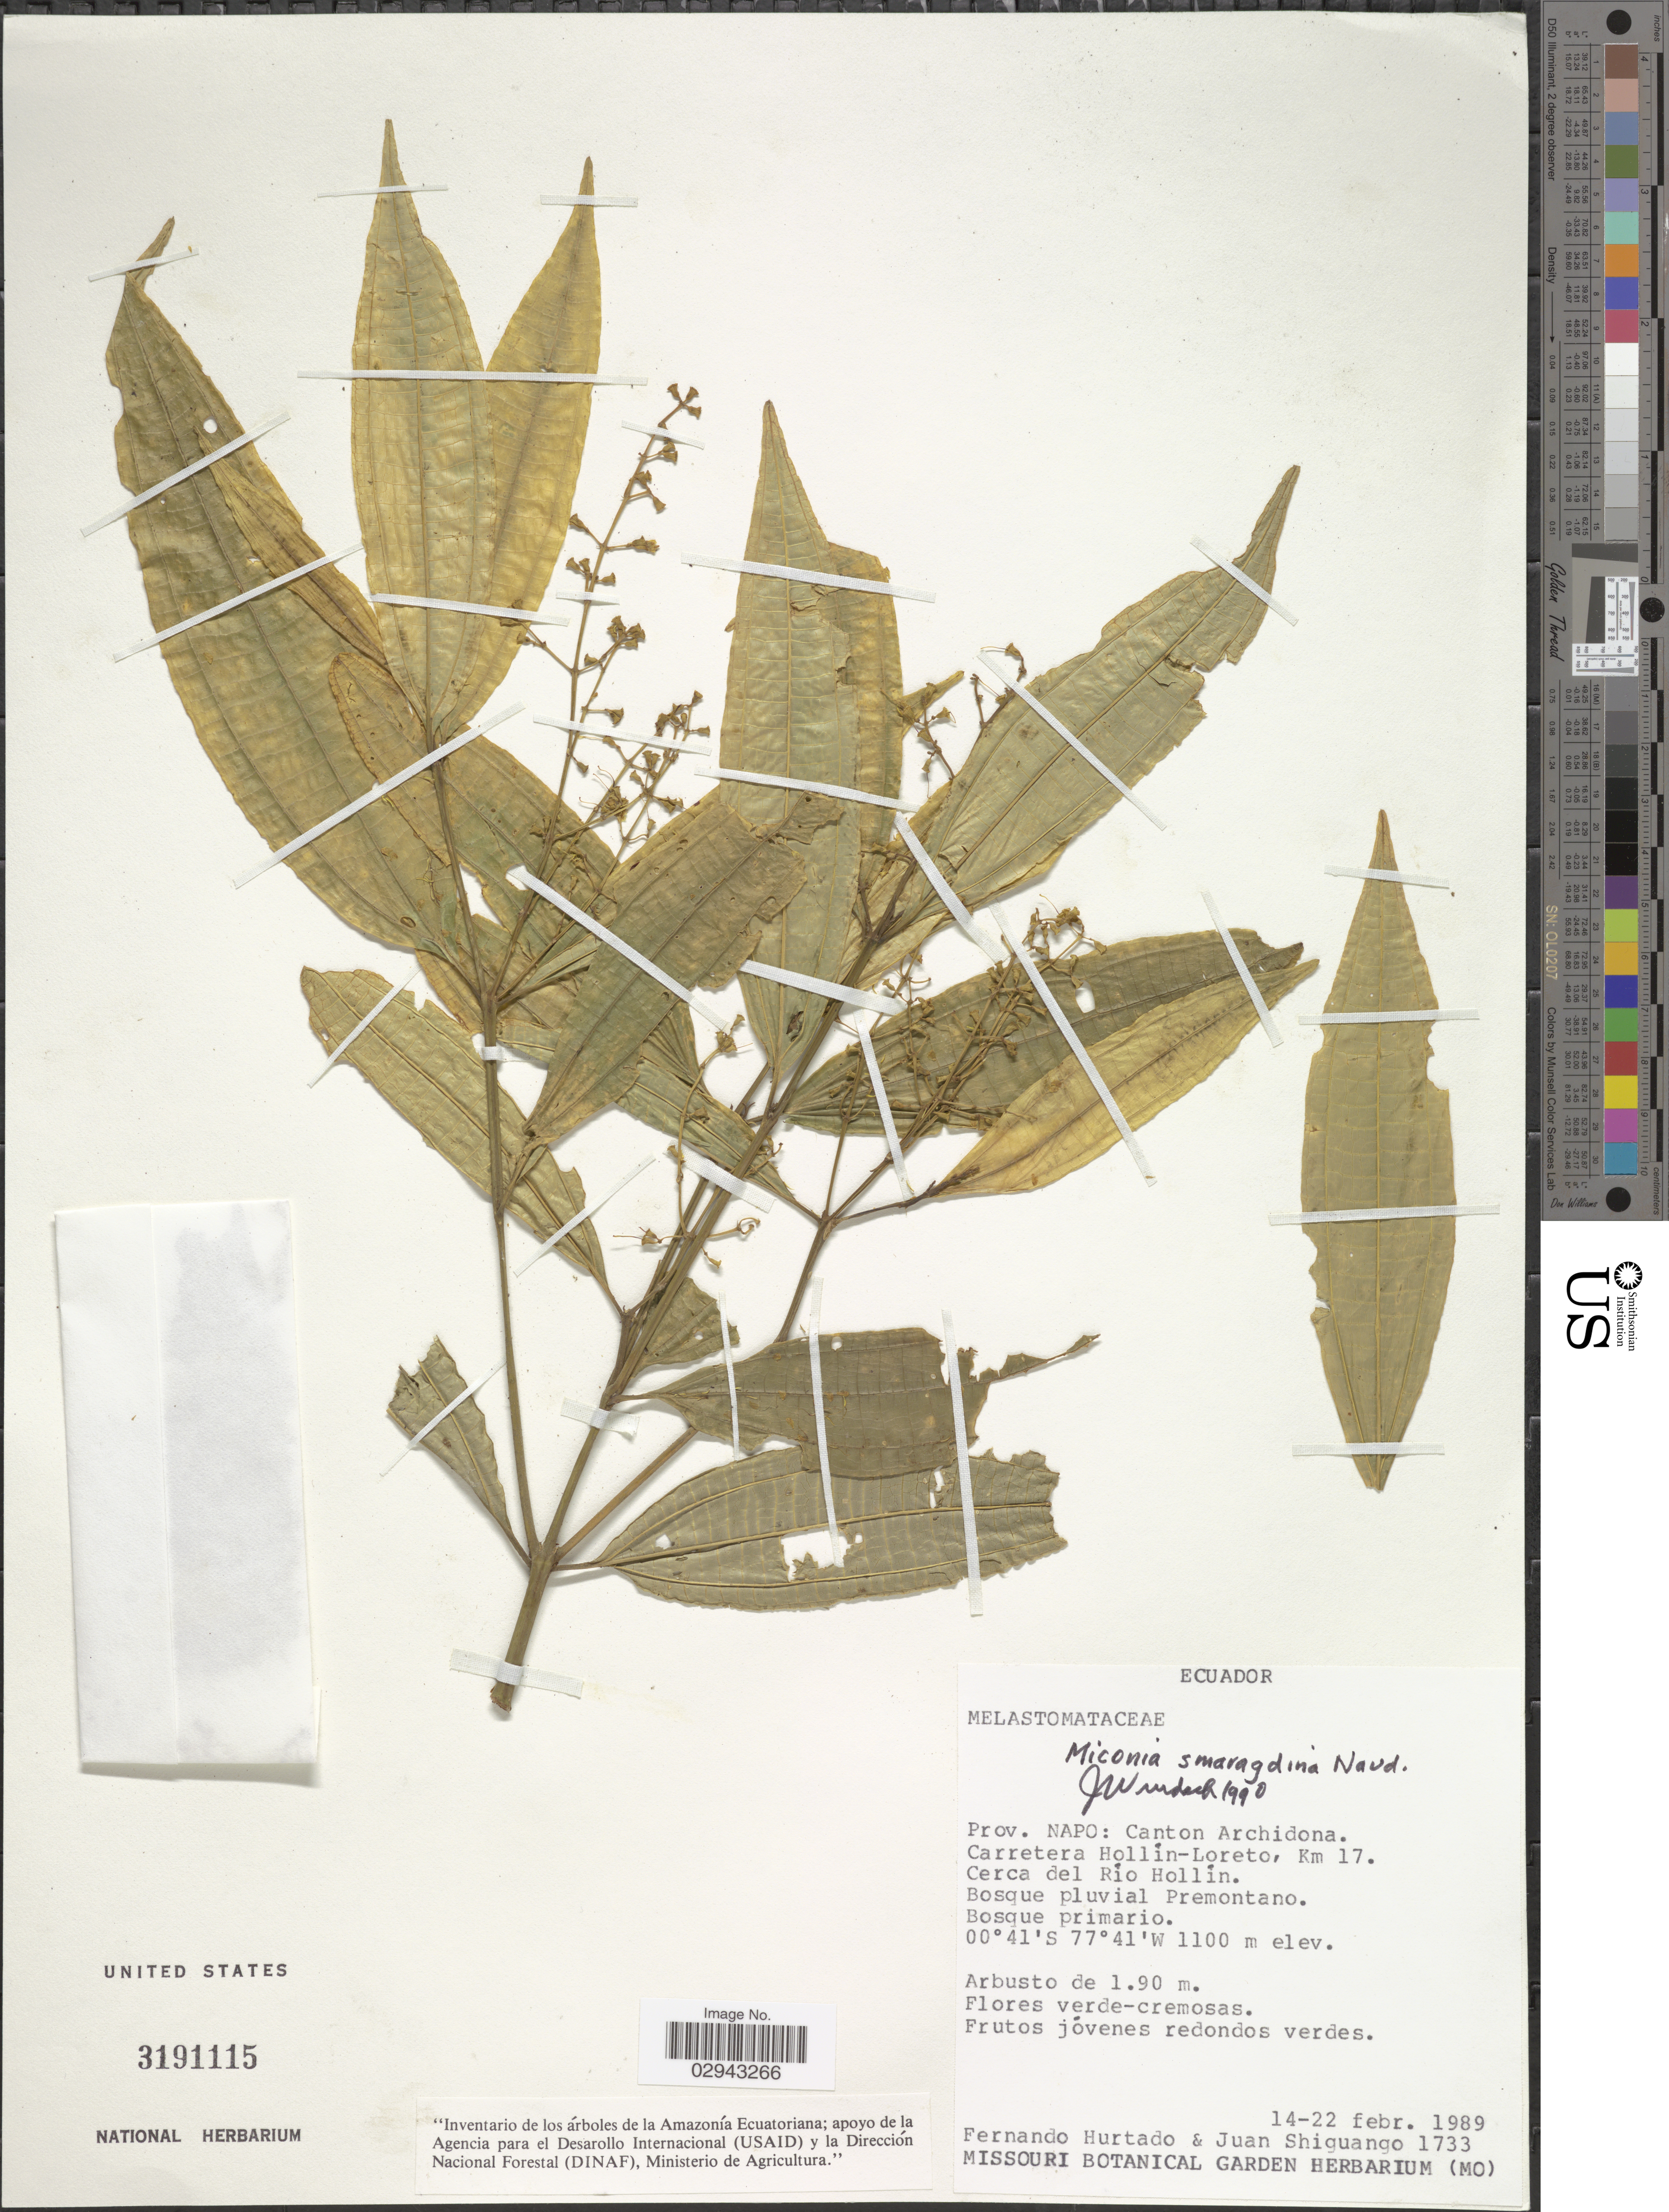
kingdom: Plantae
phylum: Tracheophyta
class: Magnoliopsida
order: Myrtales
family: Melastomataceae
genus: Miconia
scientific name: Miconia smaragdina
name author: Naudin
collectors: F. Hurtado & J. Shiguango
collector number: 1733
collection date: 1989-02-14/1989-02-22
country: Ecuador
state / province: Napo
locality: Canton Archidona. Carretera Hollín-Loreto, Km 17. Cerca del Río Hollín.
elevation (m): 1100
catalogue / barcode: US 3191115